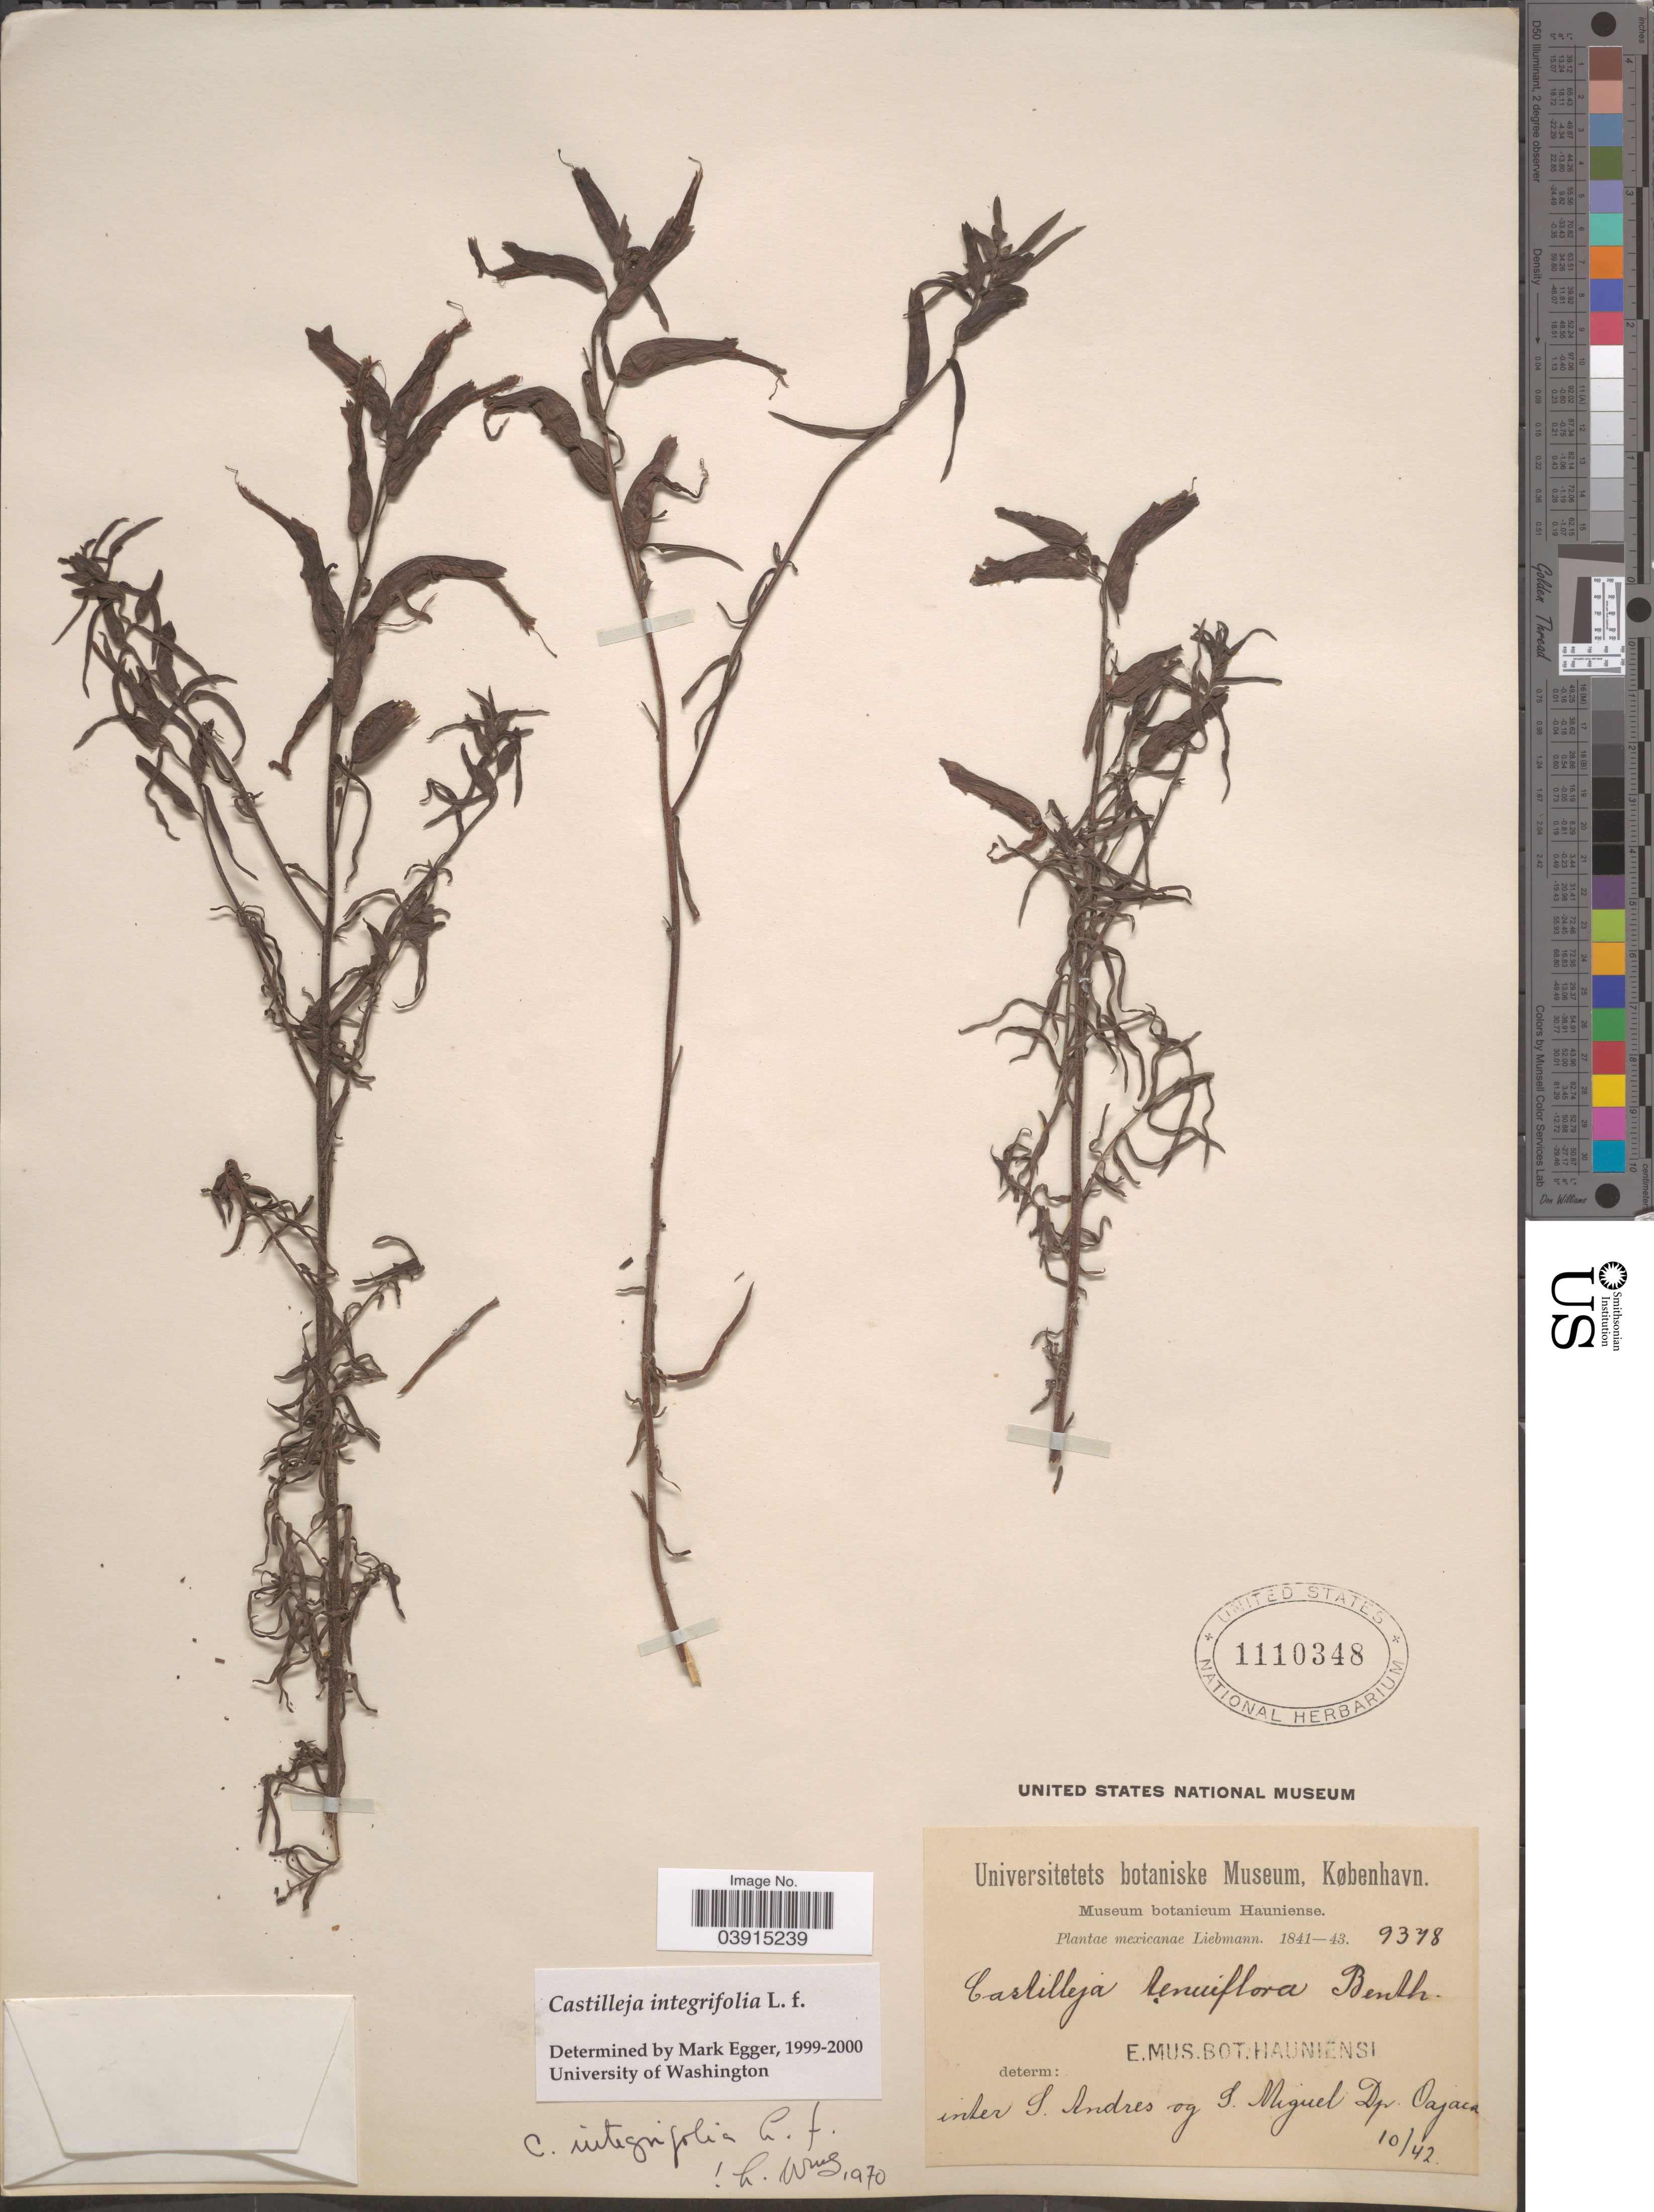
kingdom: Plantae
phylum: Tracheophyta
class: Magnoliopsida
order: Lamiales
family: Orobanchaceae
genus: Castilleja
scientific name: Castilleja integrifolia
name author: L. f.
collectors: Liebmann, --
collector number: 9378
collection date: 1842-10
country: Mexico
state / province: Oaxaca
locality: Inter S. Andres og S. Miguel Dp. Oajaca.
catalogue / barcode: US 1110348